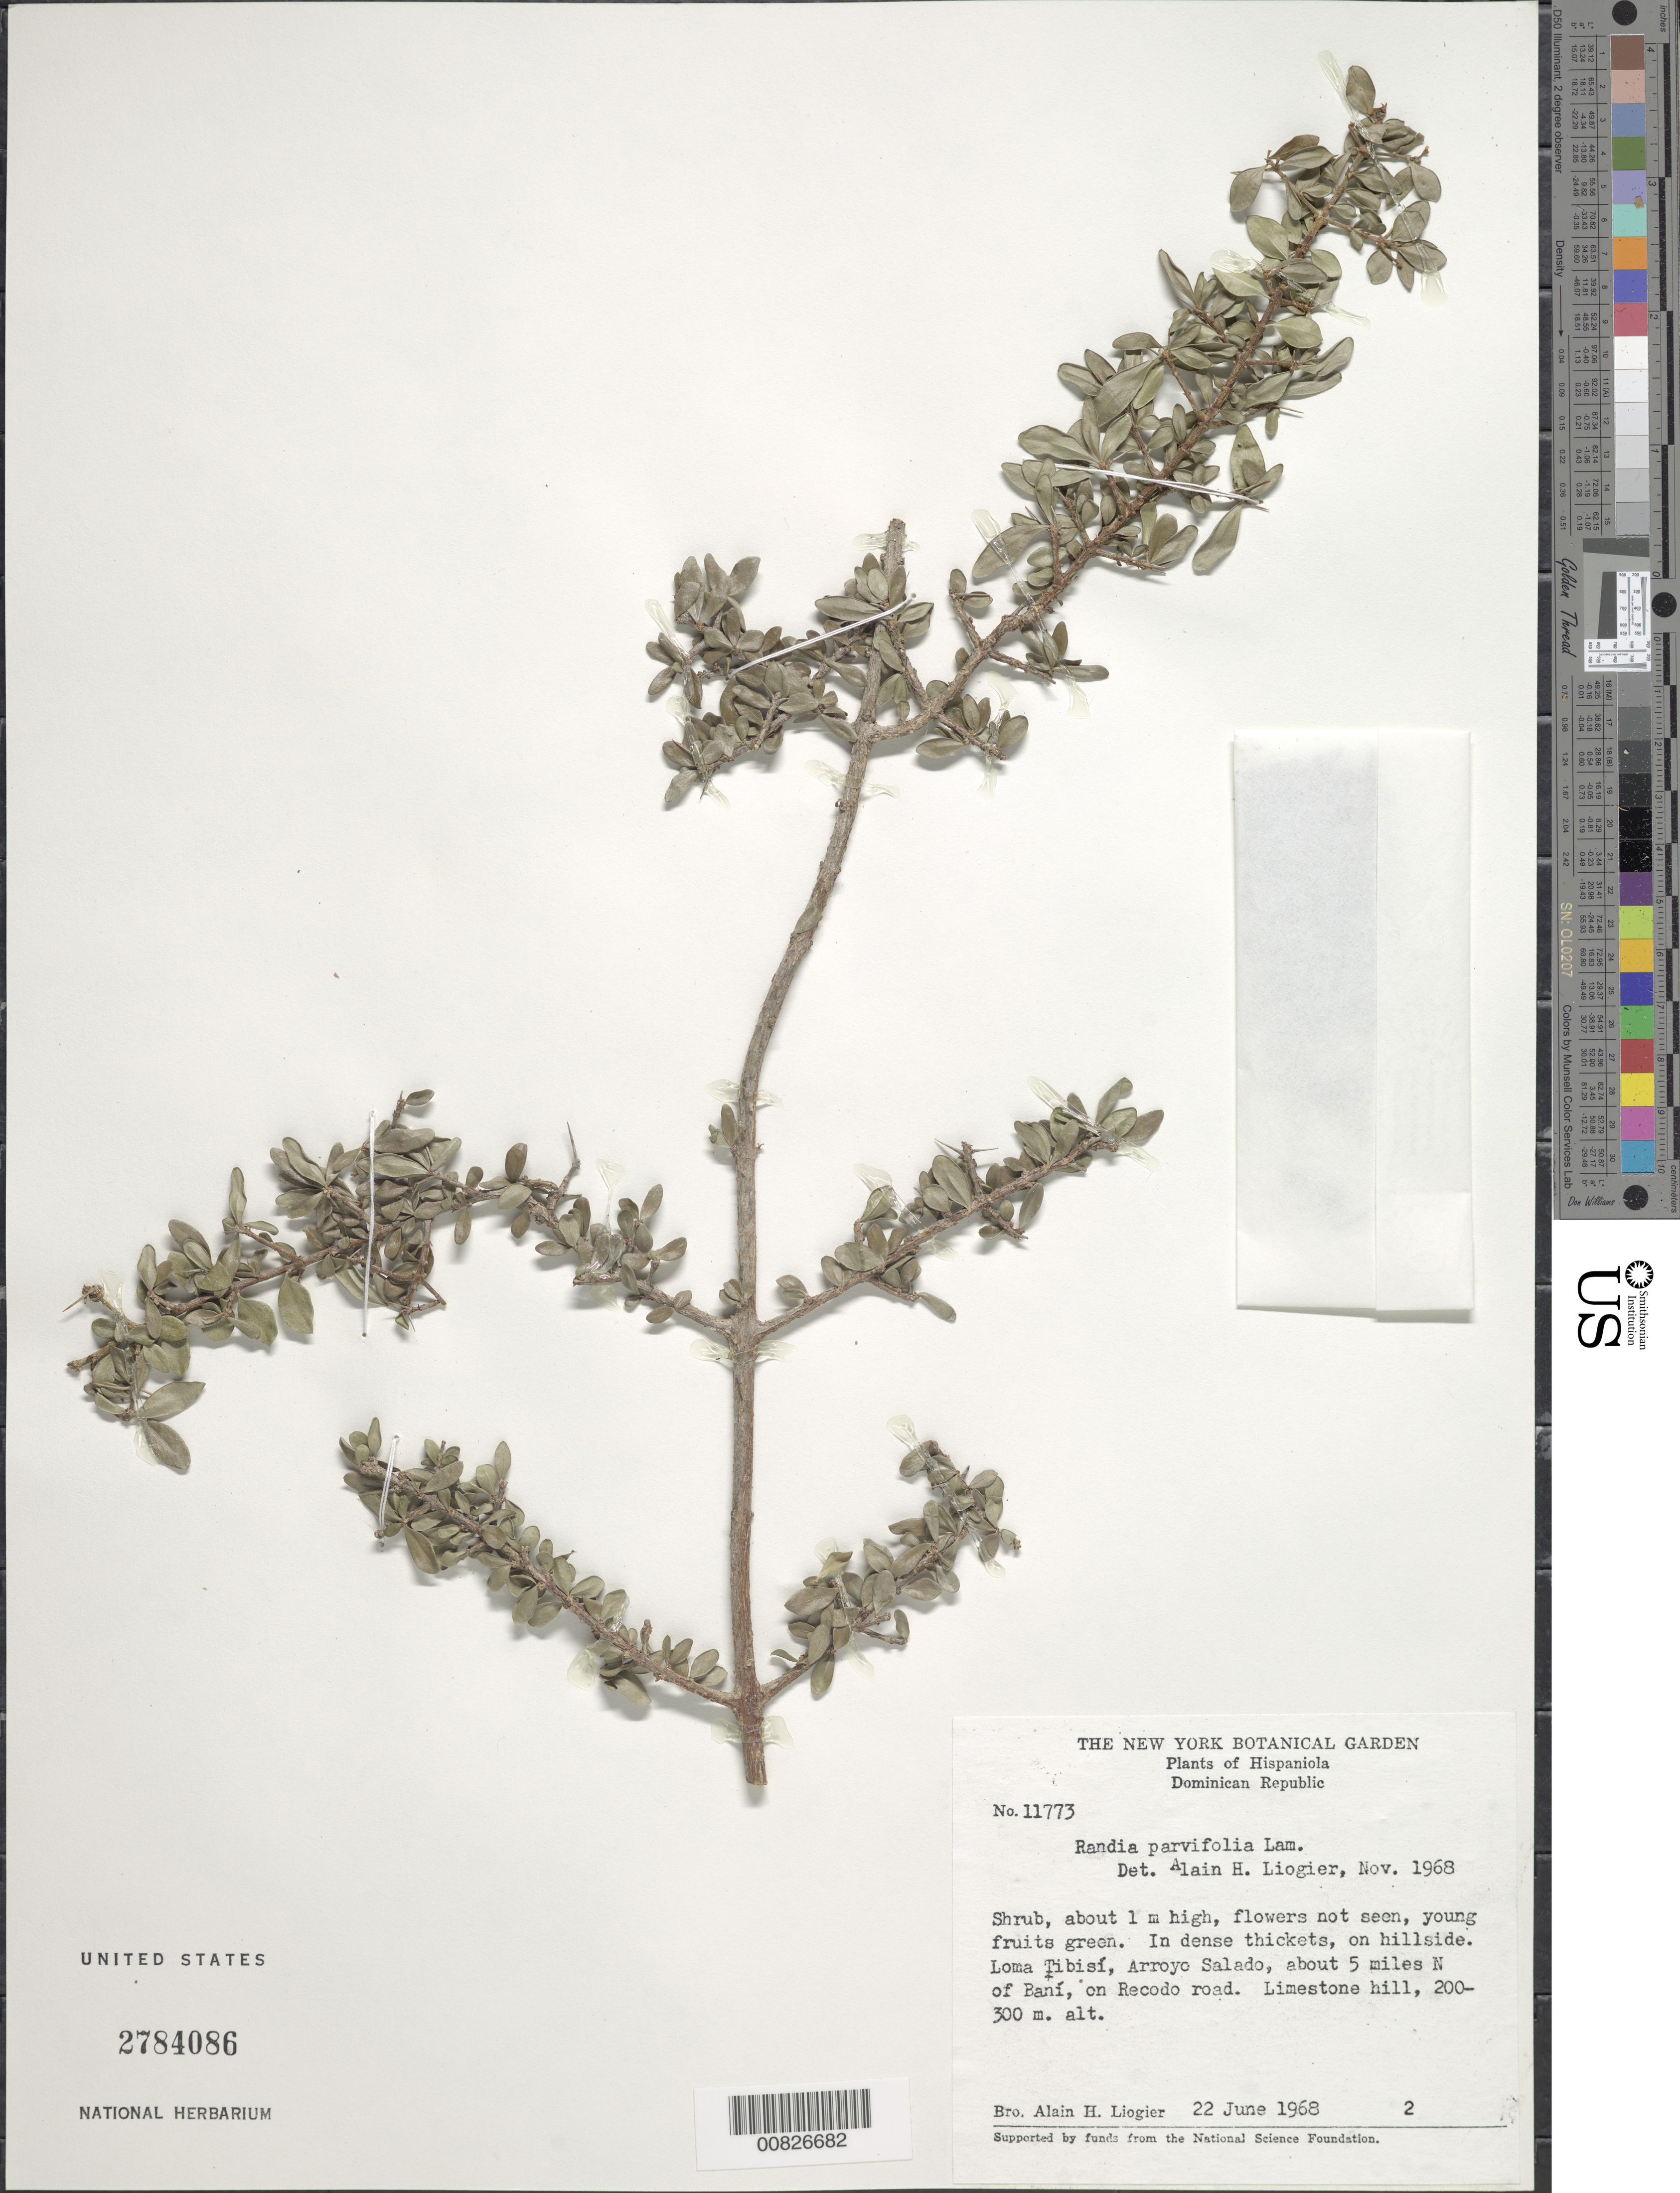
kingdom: Plantae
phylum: Tracheophyta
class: Magnoliopsida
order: Gentianales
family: Rubiaceae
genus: Randia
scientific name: Randia parvifolia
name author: Lam.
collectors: A. H. Liogier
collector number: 11773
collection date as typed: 22 Jun 1968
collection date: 1968-06-22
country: Dominican Republic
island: Hispaniola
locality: Loma Tibisí, Arroyo Salado, about 5 miles N of Baní, on Recodo Road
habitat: In dense thickets on limestone hillside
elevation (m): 200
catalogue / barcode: US 2784086